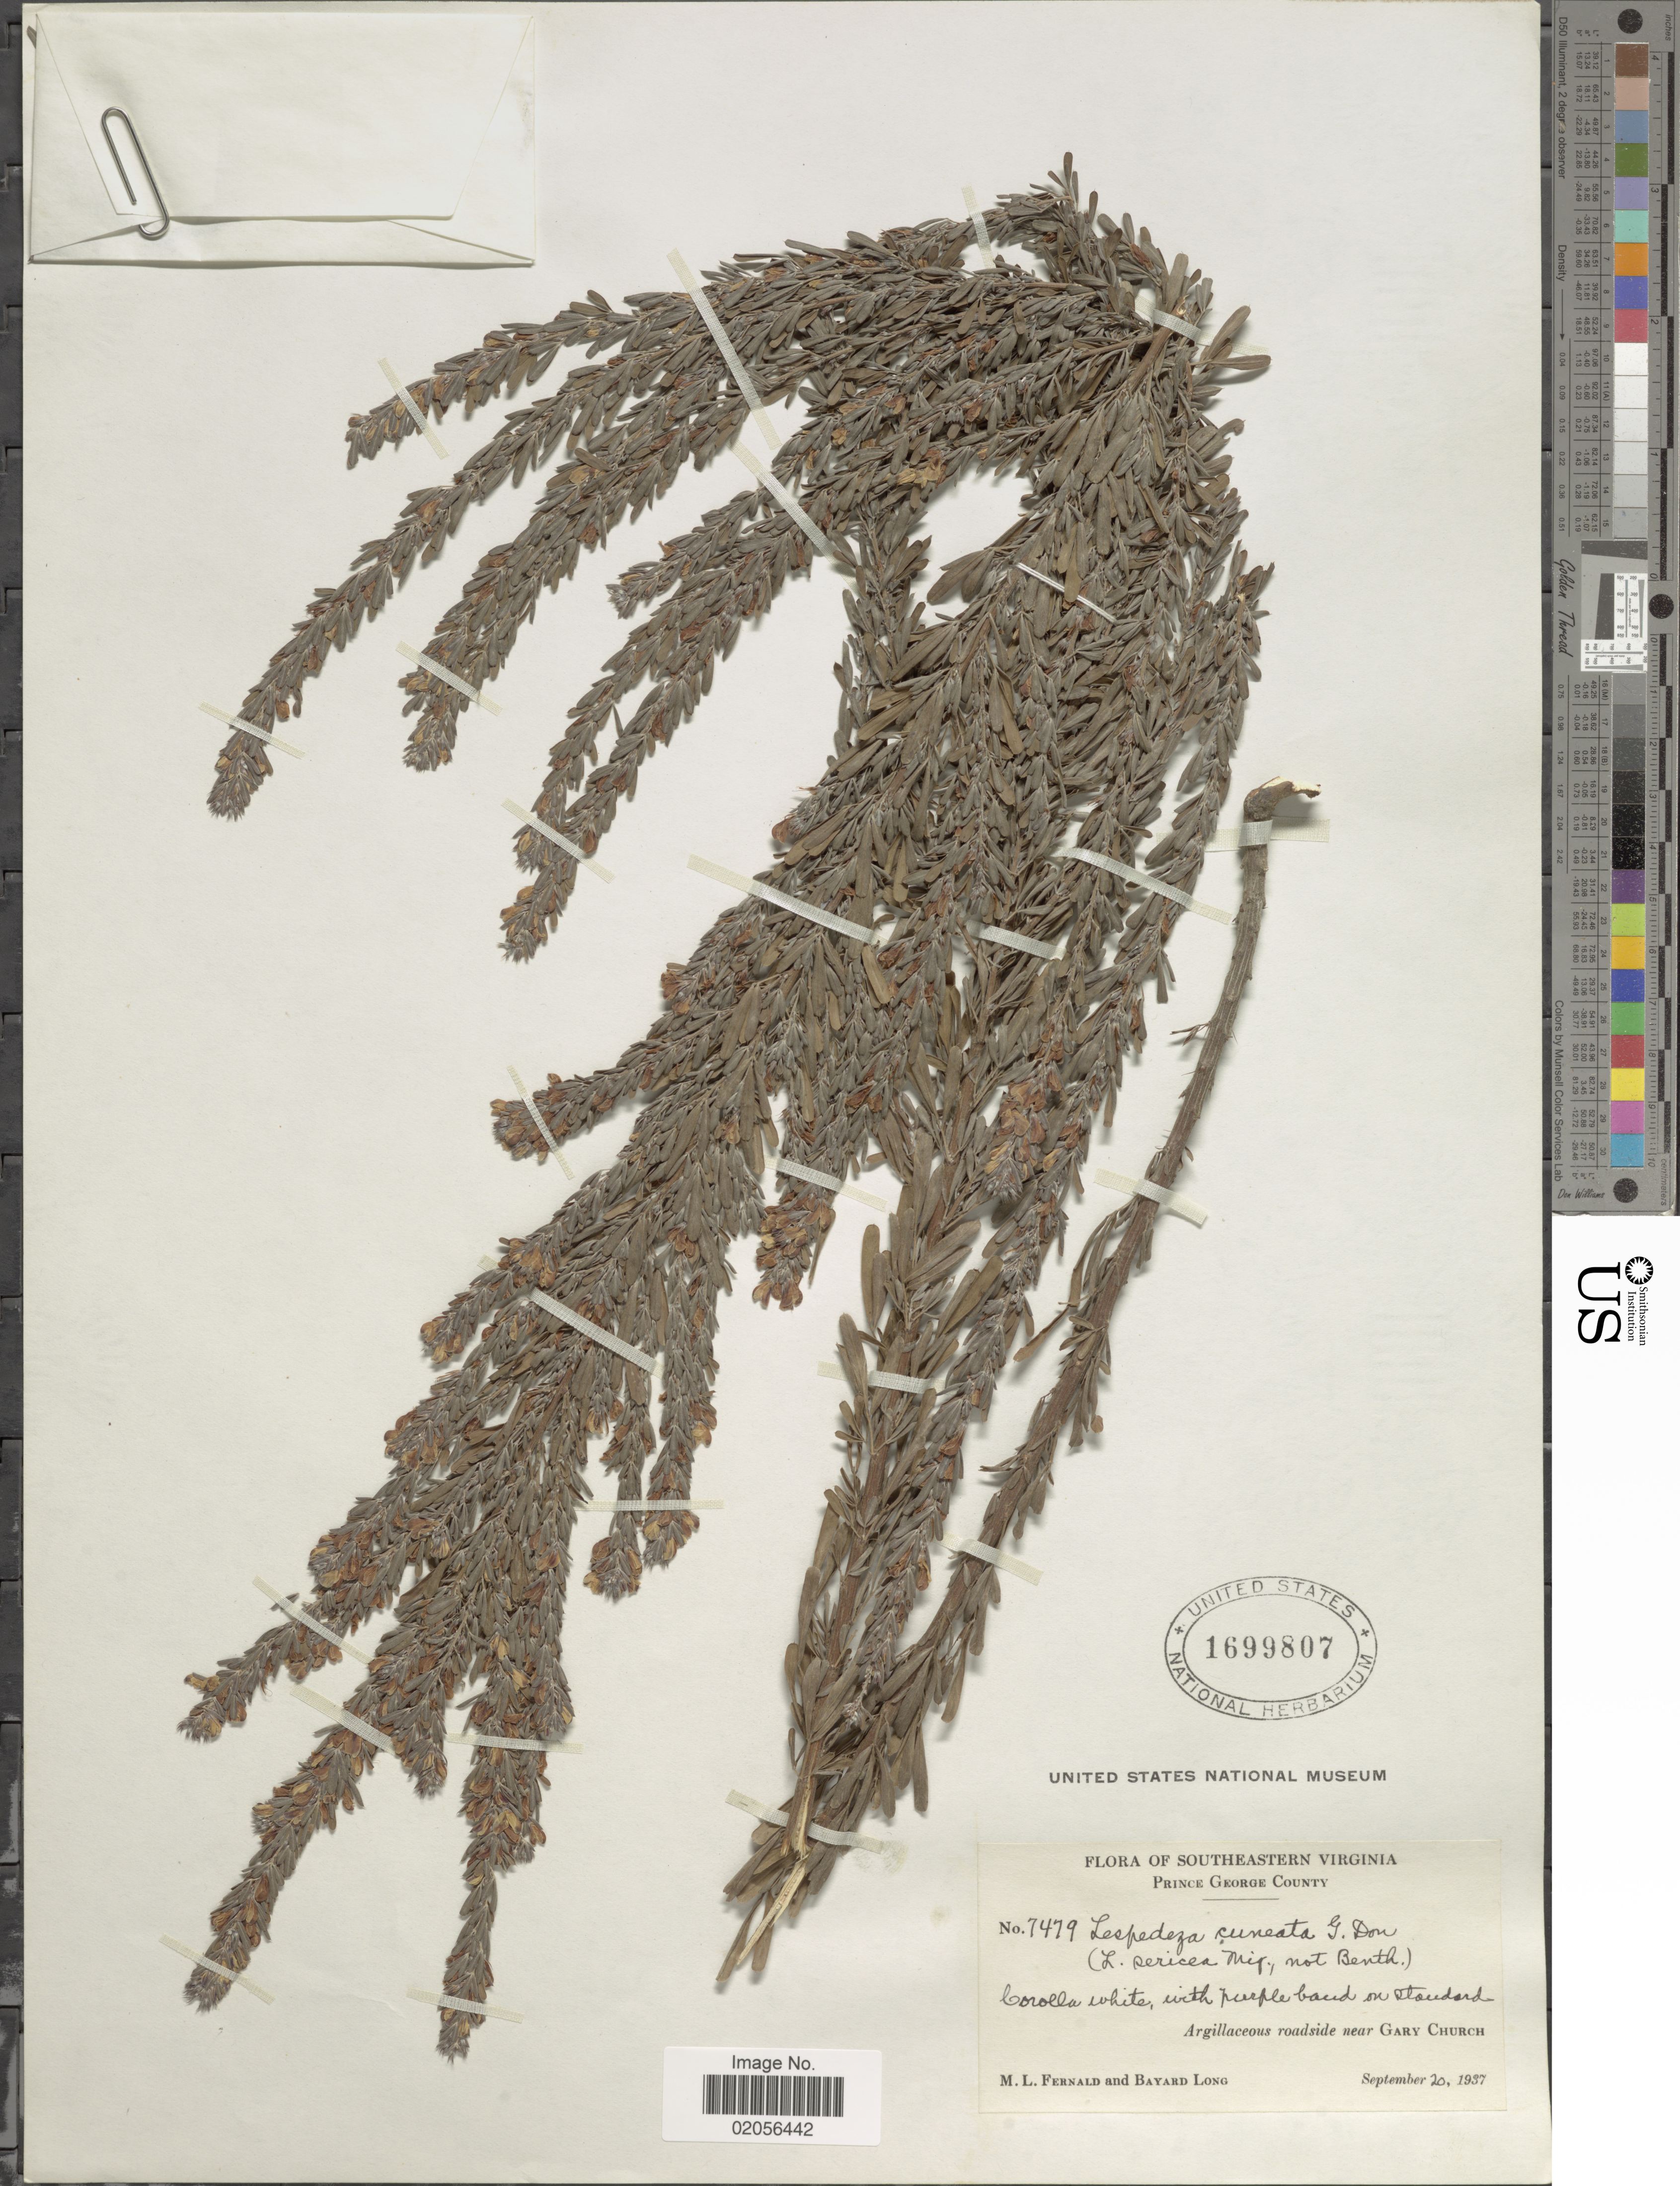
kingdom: Plantae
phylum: Tracheophyta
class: Magnoliopsida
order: Fabales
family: Fabaceae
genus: Lespedeza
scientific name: Lespedeza cuneata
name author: (Dum. Cours.) G. Don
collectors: M. L. Fernald & B. Long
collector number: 7479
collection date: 1937-09-20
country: United States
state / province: Virginia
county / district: Prince George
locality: Southeastern Virginia, Prince George County, argillaceous roadside near Gary Church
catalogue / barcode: US 1699807